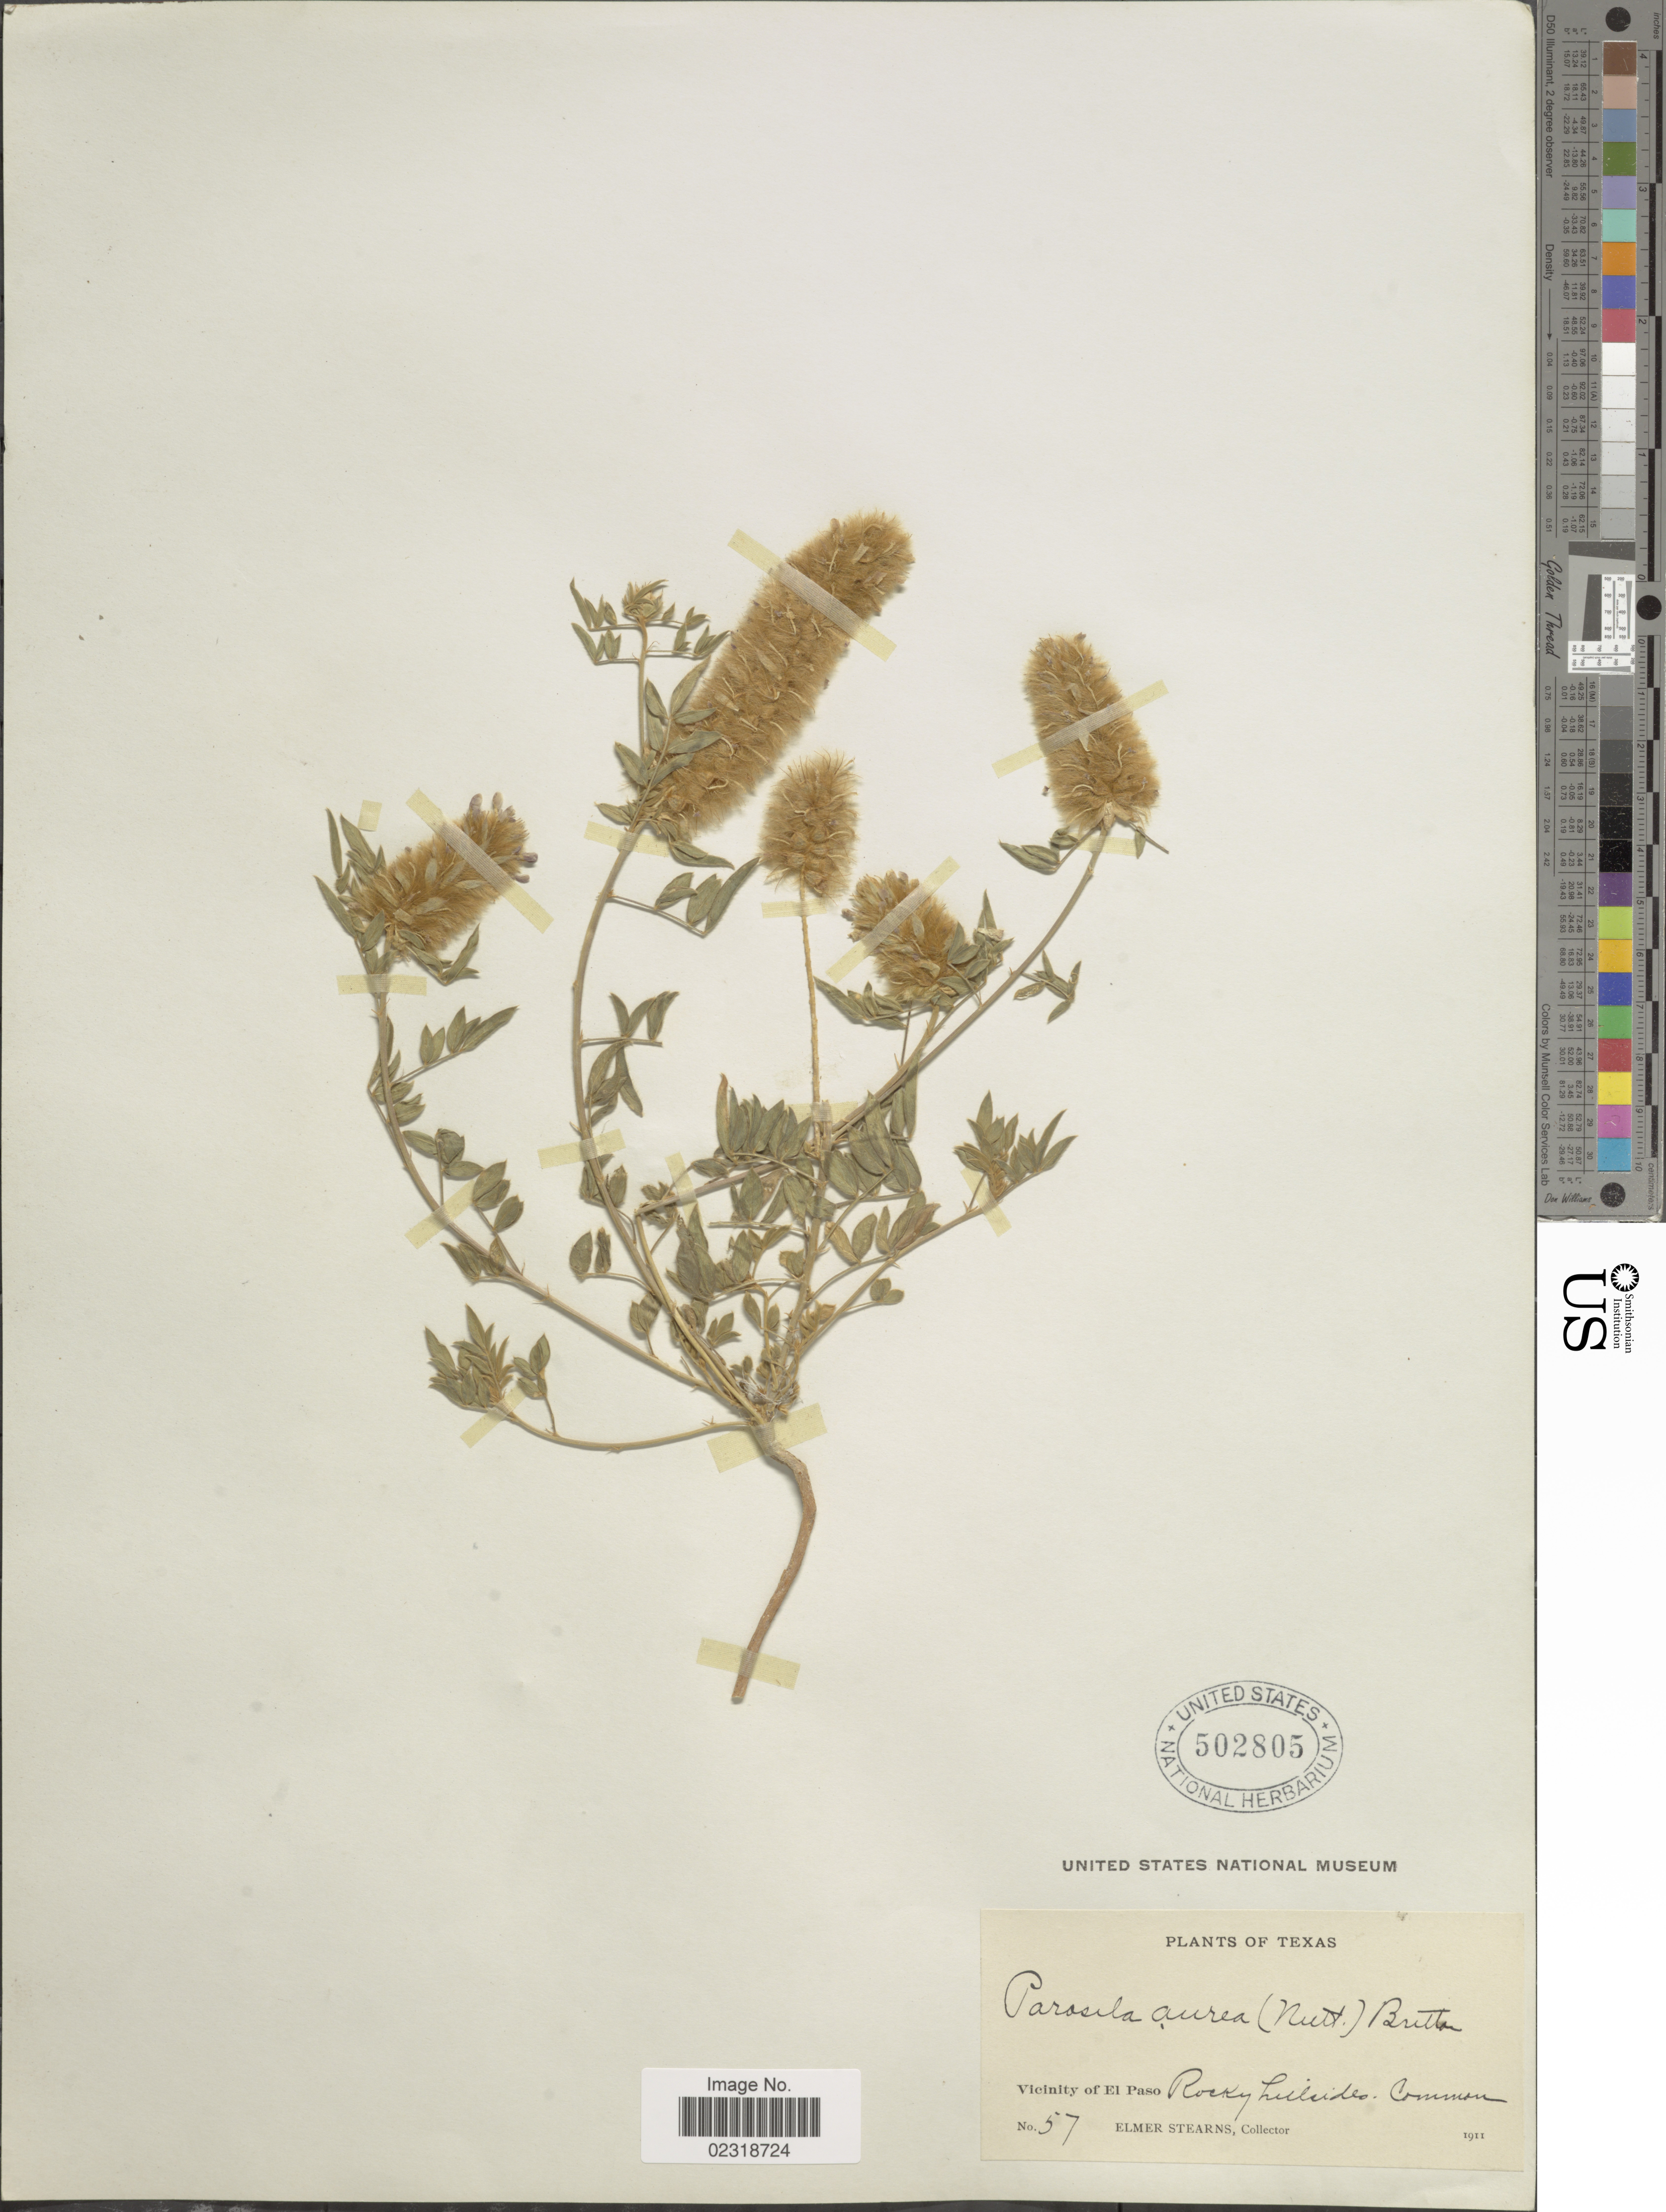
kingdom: Plantae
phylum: Tracheophyta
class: Magnoliopsida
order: Fabales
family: Fabaceae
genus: Dalea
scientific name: Dalea wrightii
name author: A. Gray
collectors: E. Stearns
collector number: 57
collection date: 1911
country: United States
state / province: Texas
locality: Vicinity of El Paso, rocky hillsides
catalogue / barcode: US 502805